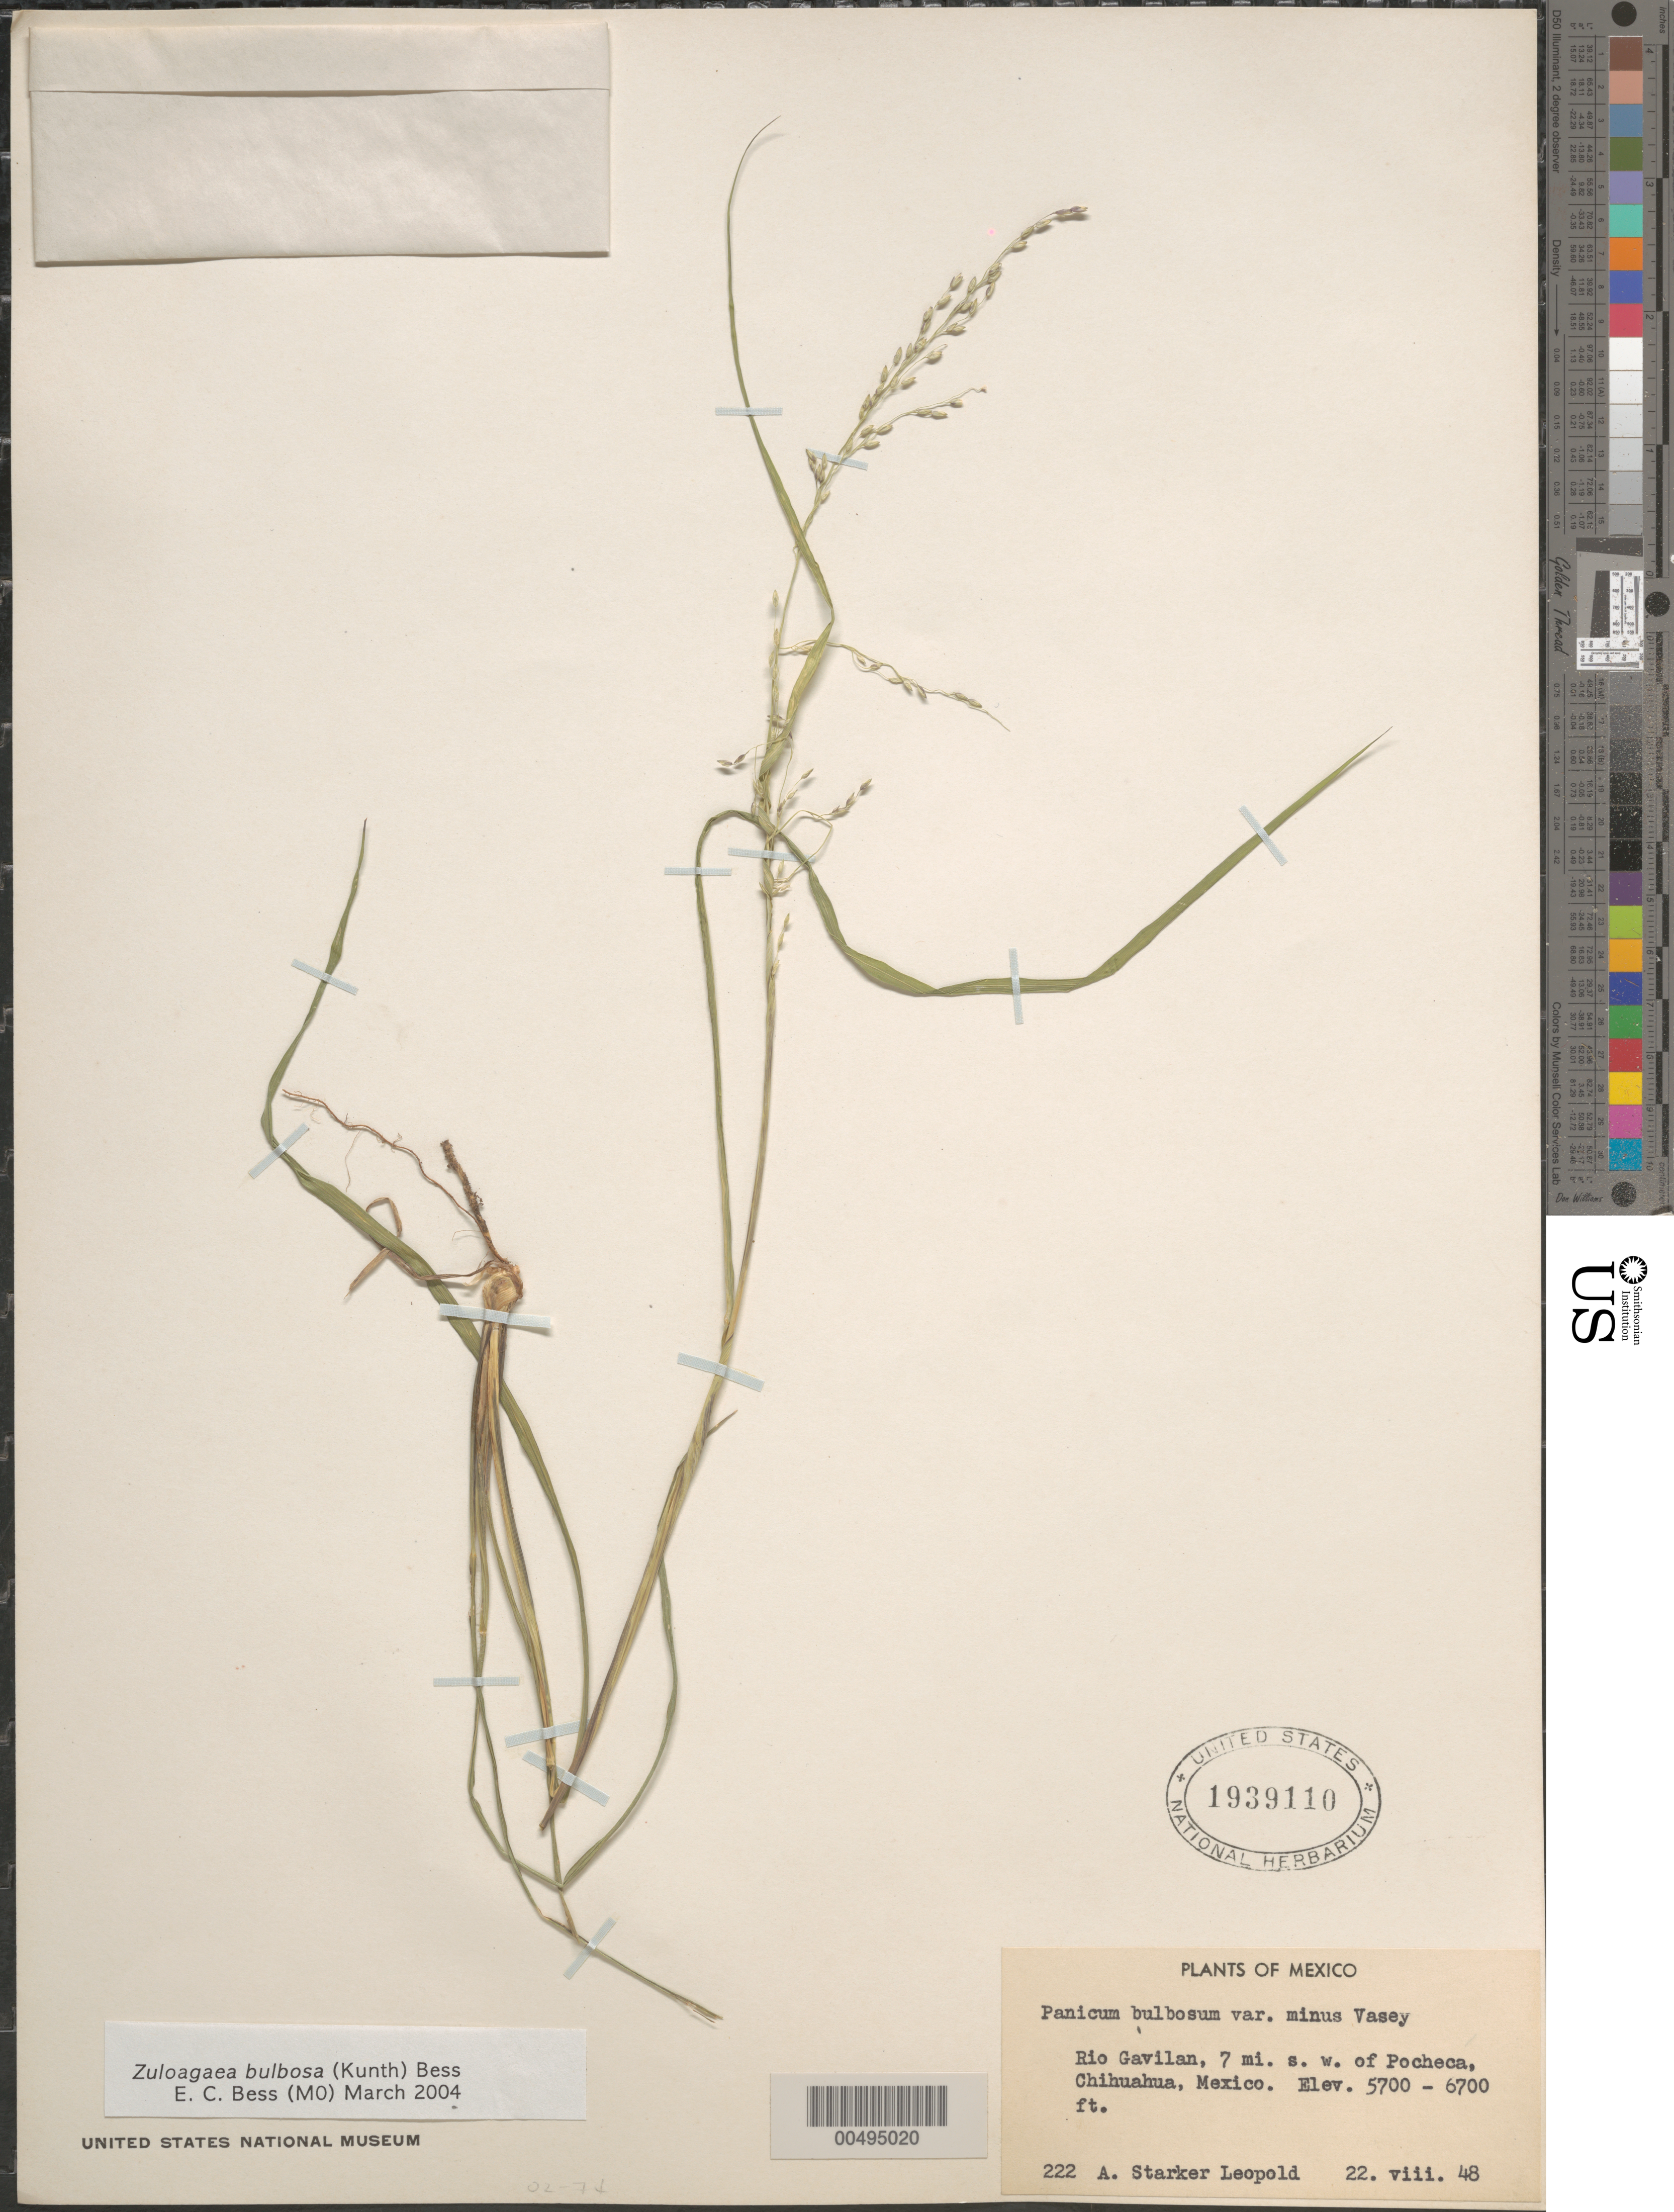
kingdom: Plantae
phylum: Tracheophyta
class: Liliopsida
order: Poales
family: Poaceae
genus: Panicum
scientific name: Panicum bulbosum subsp. sciaphilum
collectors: A. Leopold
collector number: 222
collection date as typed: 22 Aug 1948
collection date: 1948-08-22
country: Mexico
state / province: Chihuahua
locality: Rio Gavilan, 7 mi SW of Pocheca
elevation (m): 1737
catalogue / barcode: US 1939110